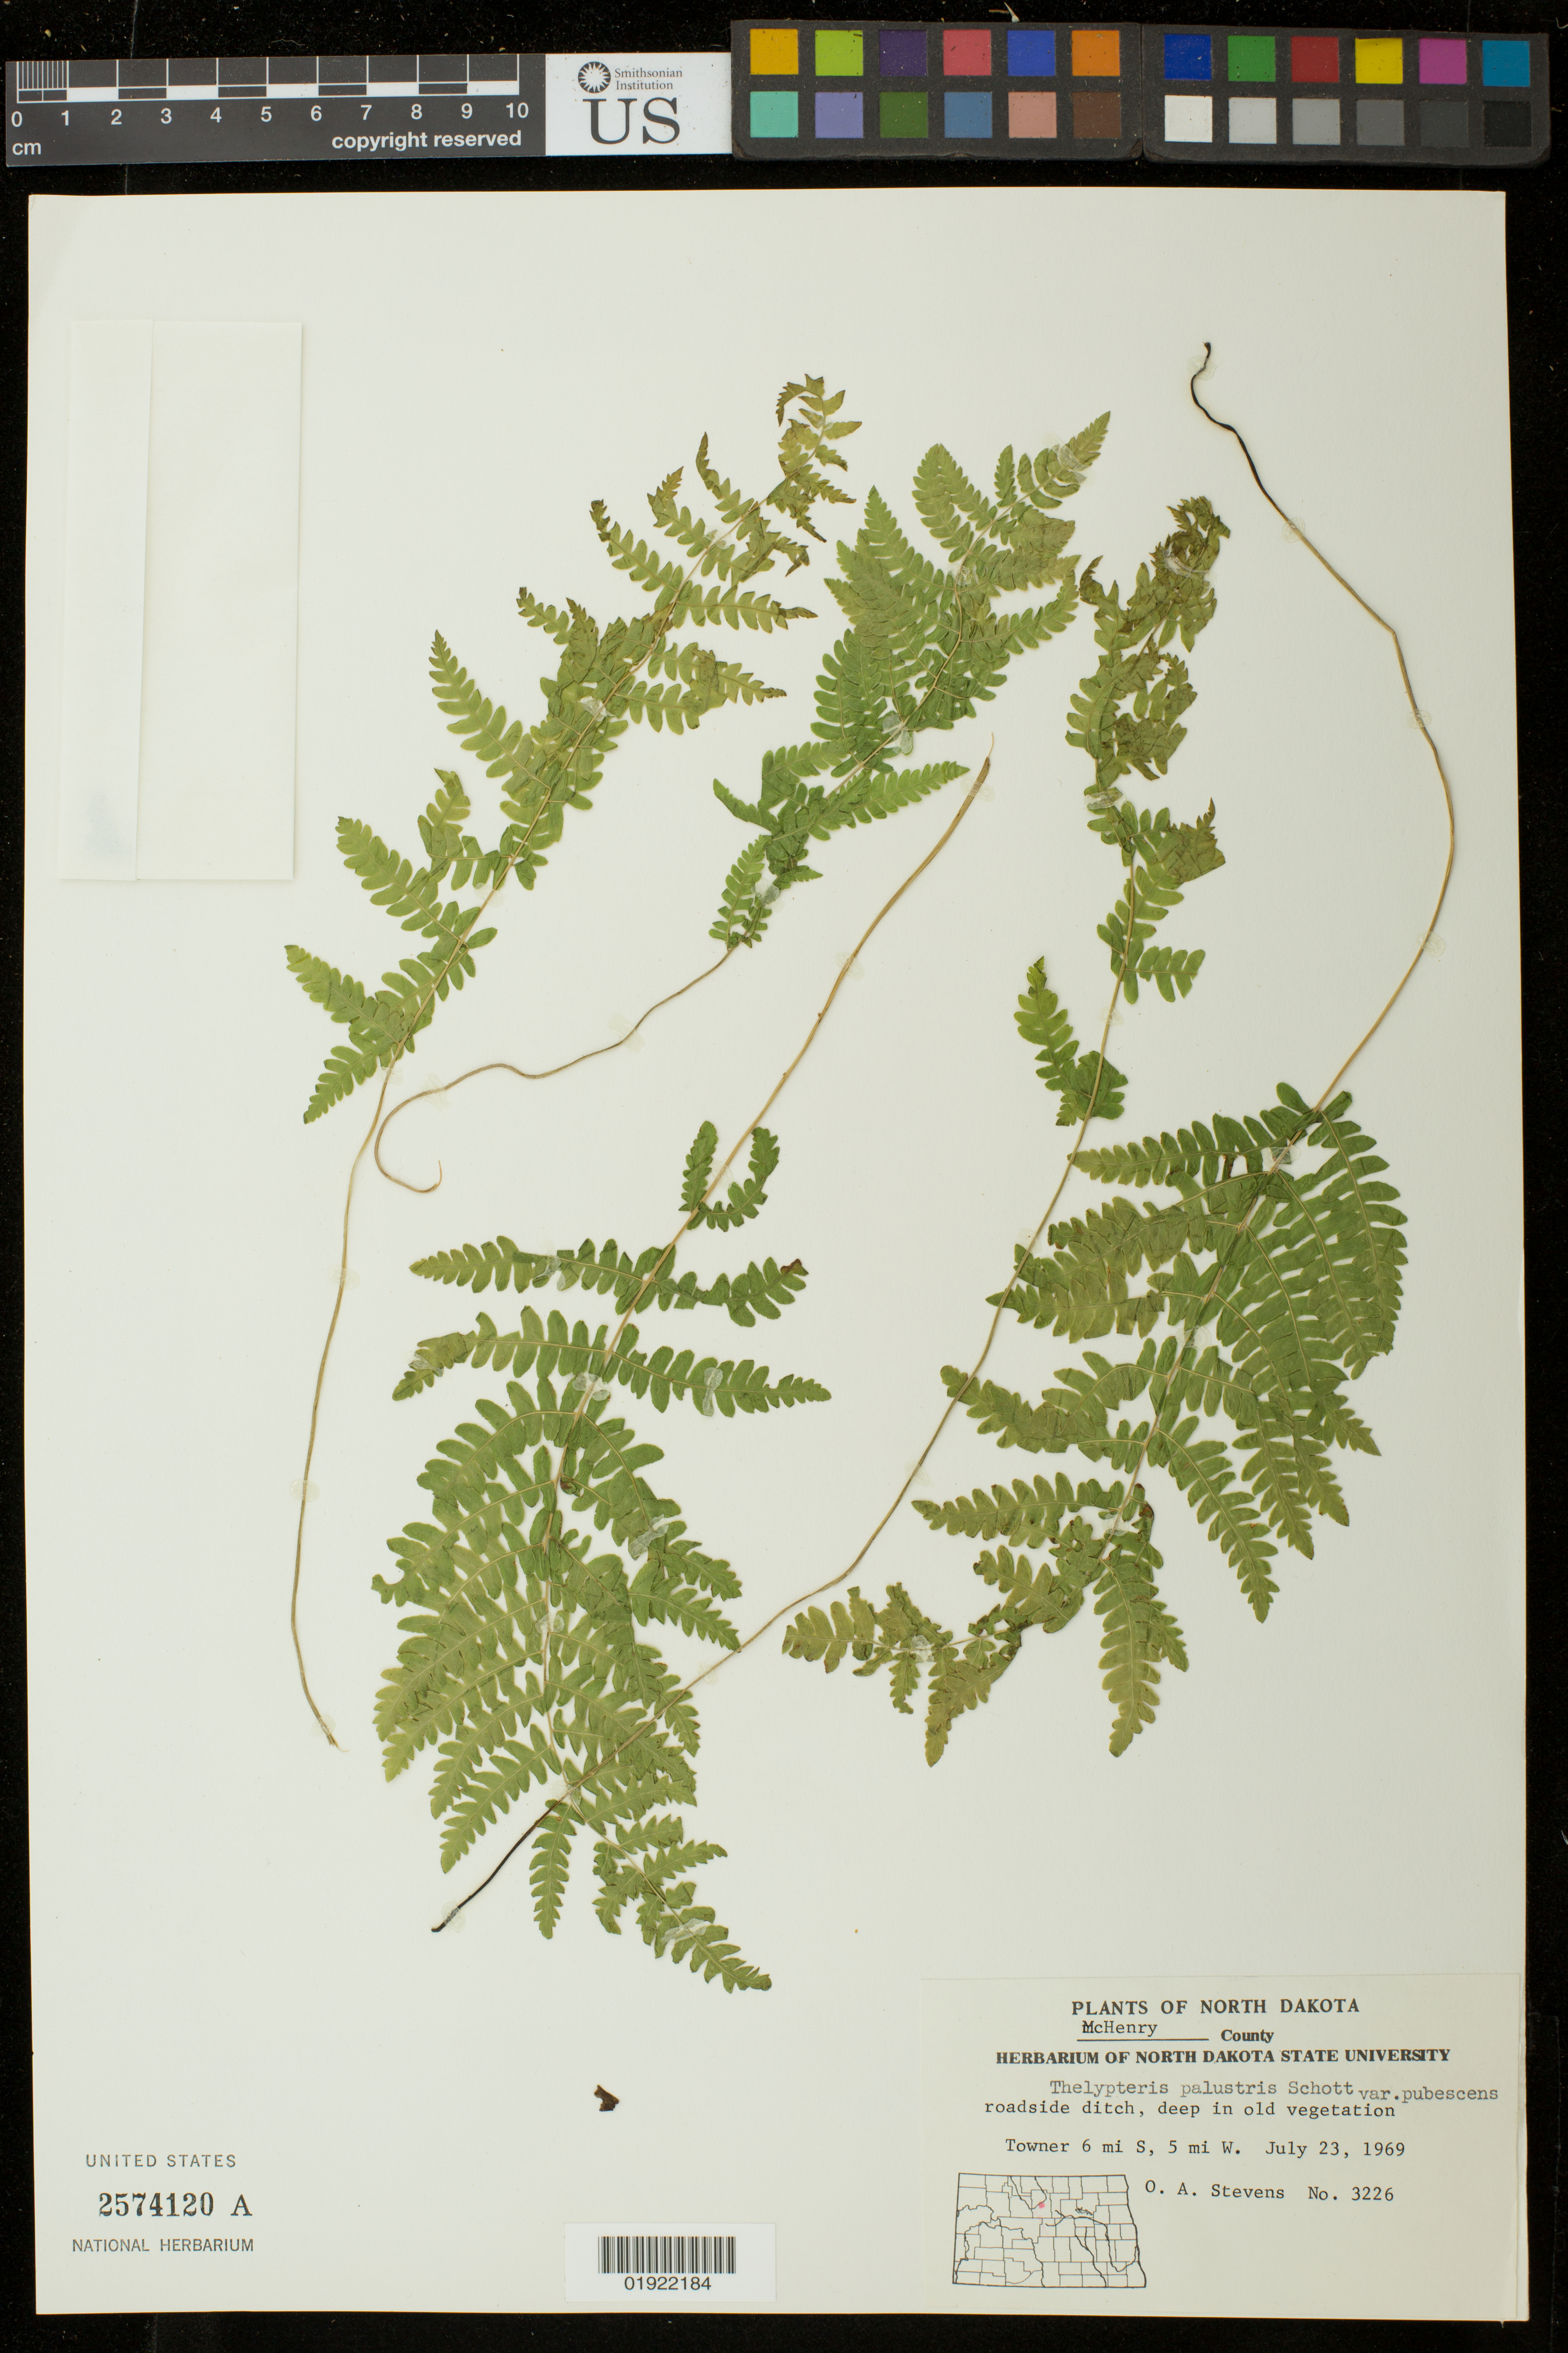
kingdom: Plantae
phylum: Tracheophyta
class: Polypodiopsida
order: Polypodiales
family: Thelypteridaceae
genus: Thelypteris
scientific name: Thelypteris palustris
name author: (Salisb.) Schott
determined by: Schott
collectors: O. A. Stevens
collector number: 3226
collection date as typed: July 23, 1969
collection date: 1969-07-23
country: United States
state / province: North Dakota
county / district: McHenry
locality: roadside ditch, Towner 6 mi S, 5 mi W.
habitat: deep in old vegetation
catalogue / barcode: US 2574120A